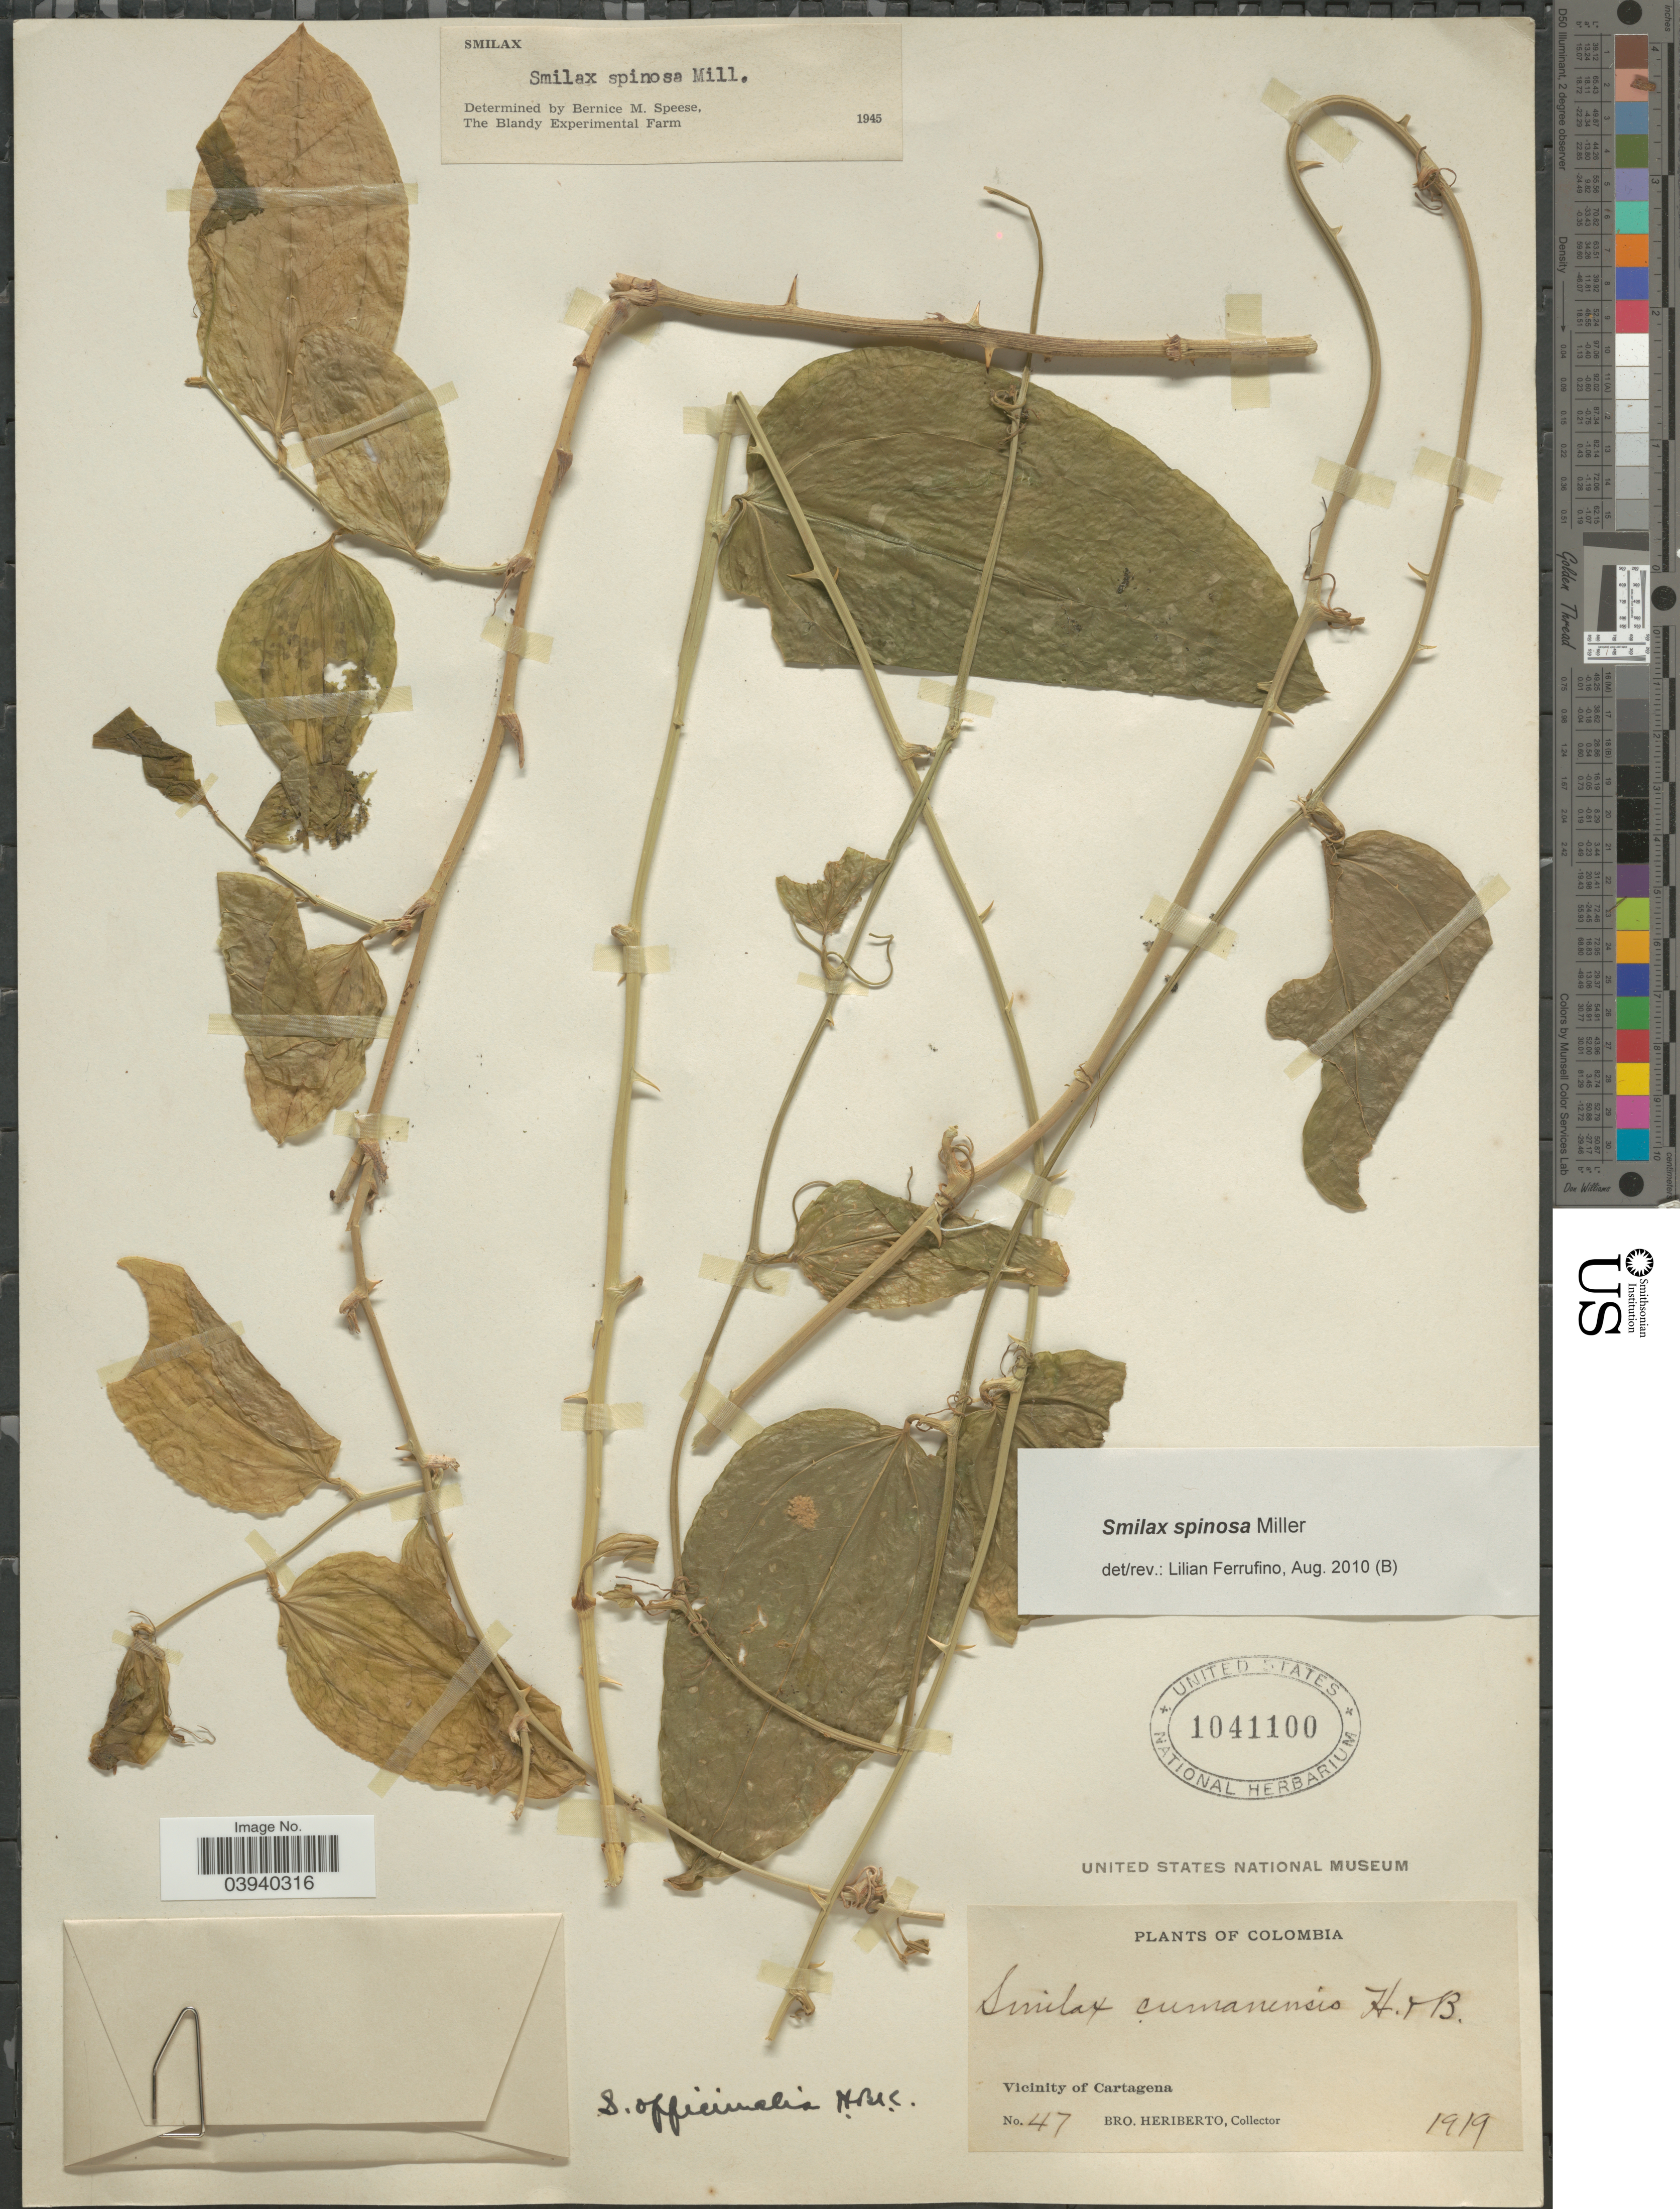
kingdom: Plantae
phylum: Tracheophyta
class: Liliopsida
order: Liliales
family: Smilacaceae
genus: Smilax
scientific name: Smilax spinosa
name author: Mill.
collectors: B. Heriberto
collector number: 47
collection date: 1919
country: Colombia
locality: Vicinity of Cartagena.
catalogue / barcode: US 1041100